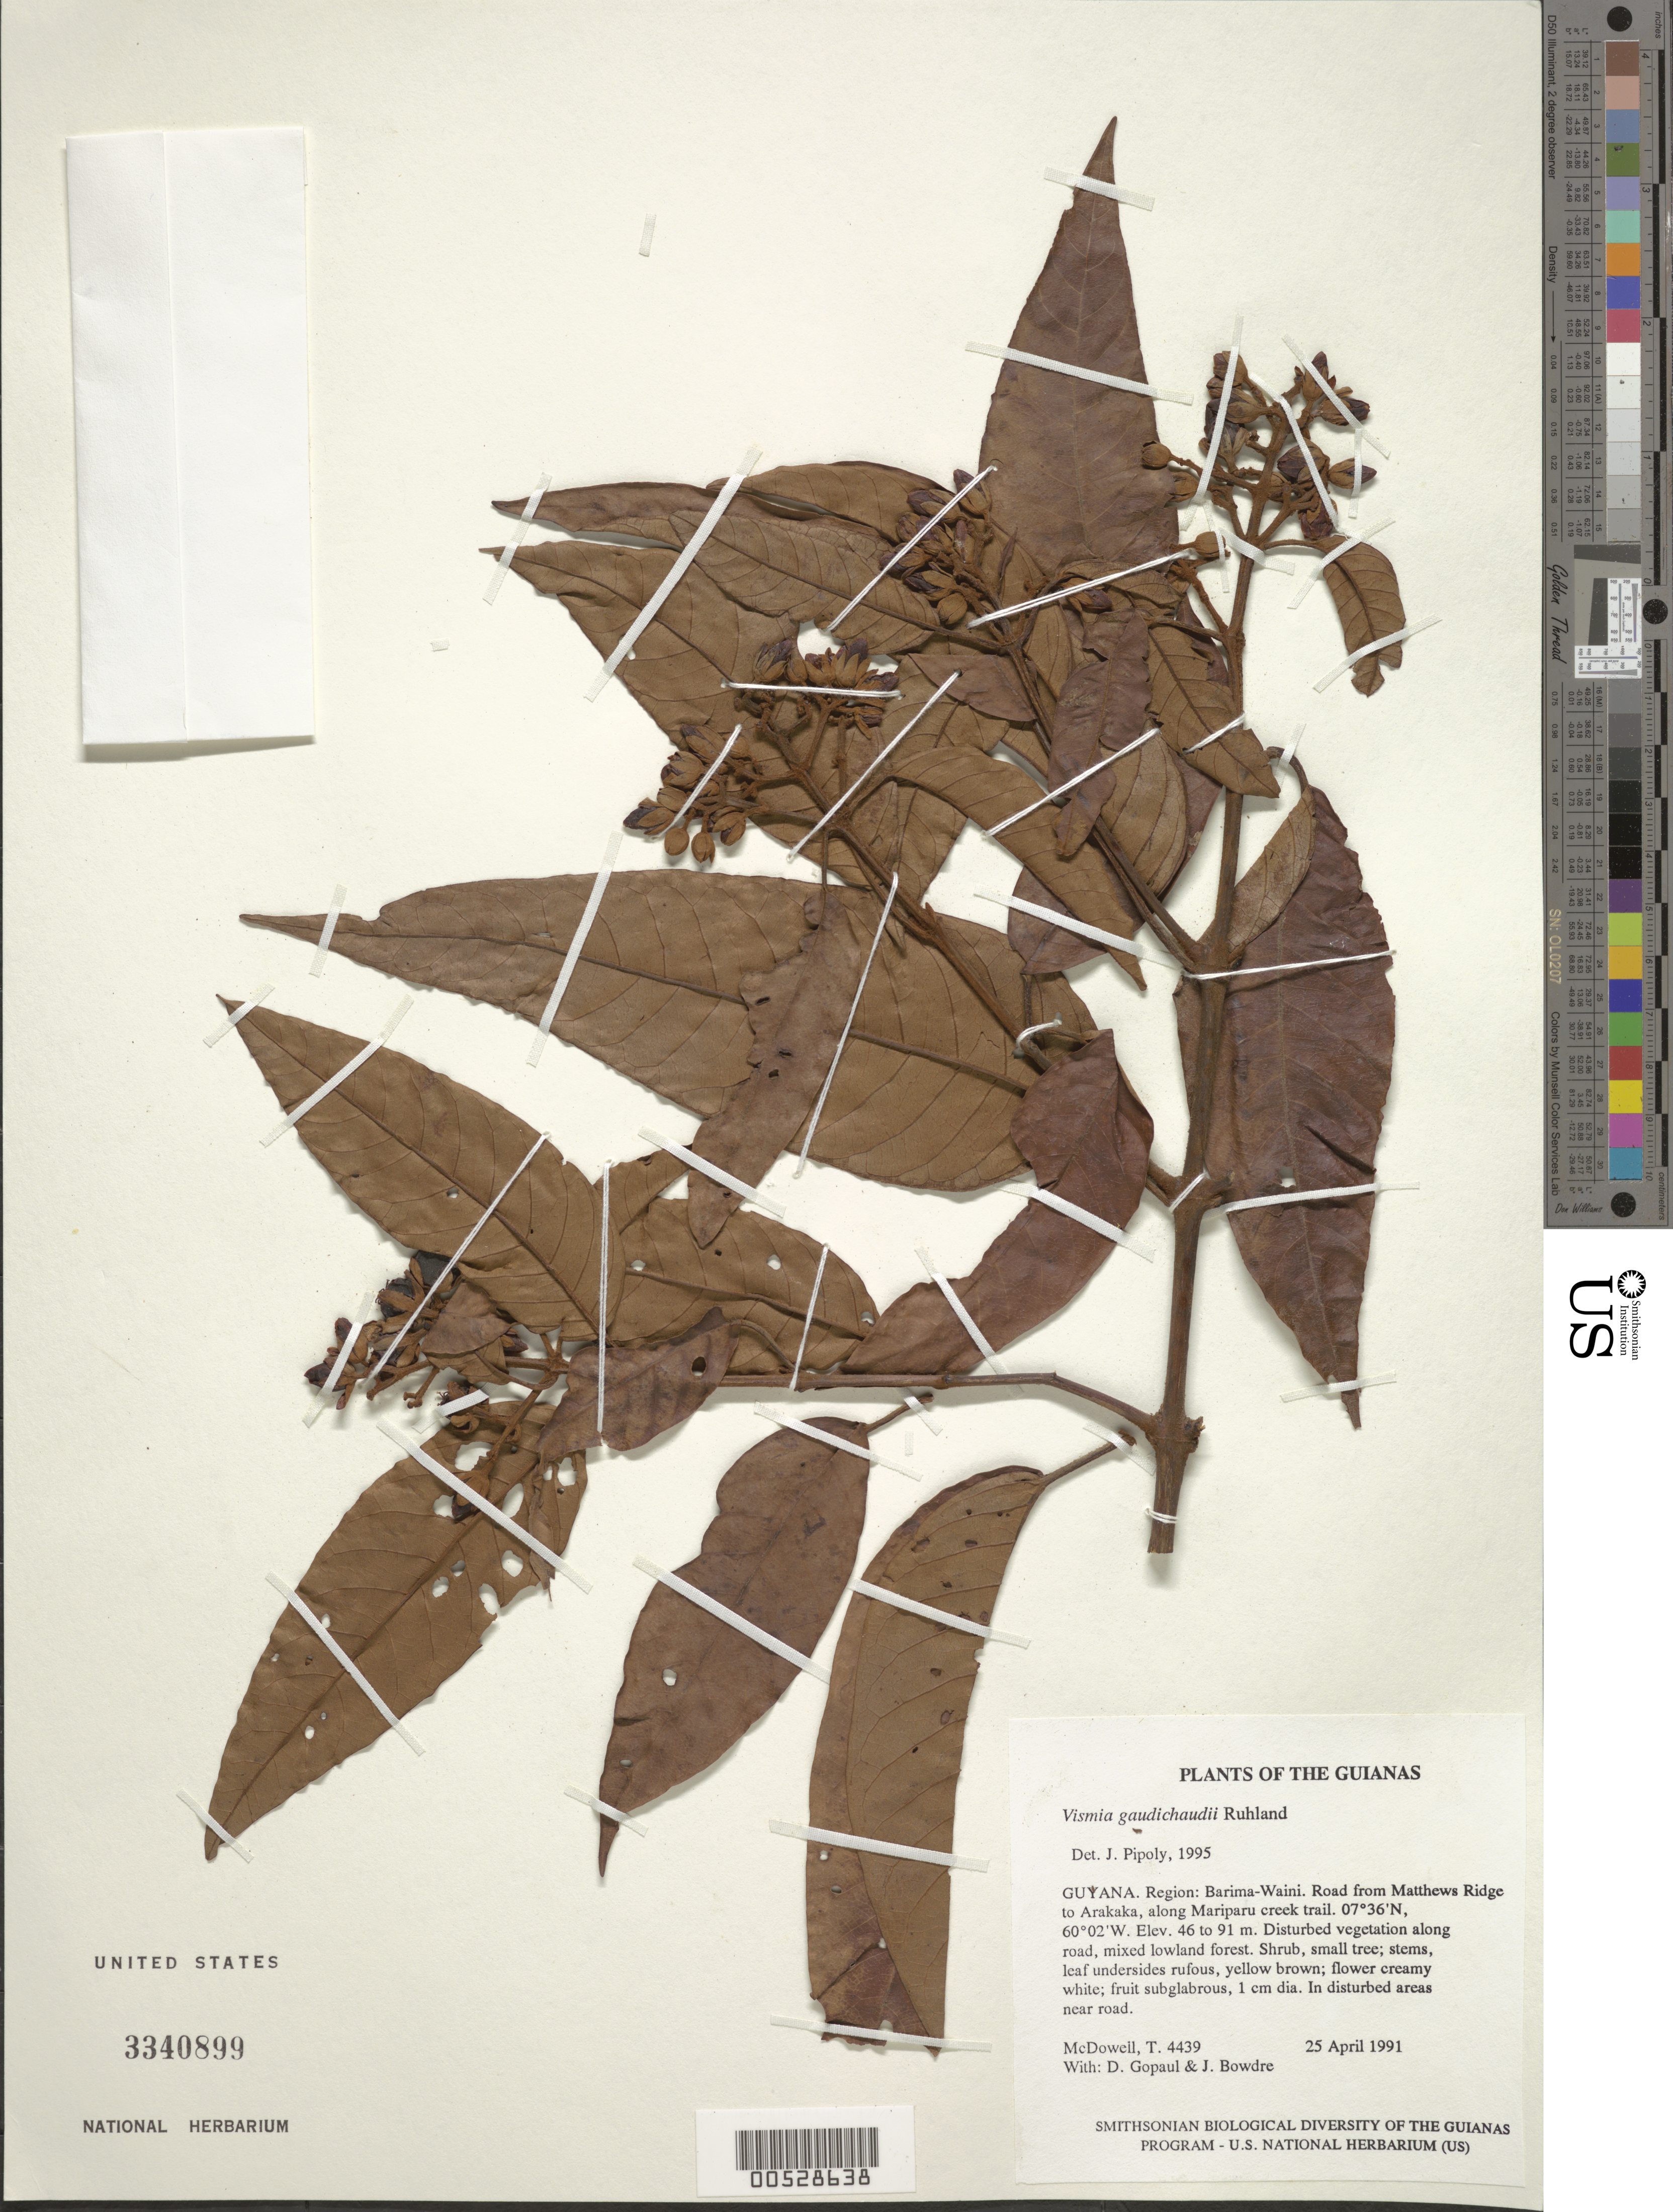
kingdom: Plantae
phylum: Tracheophyta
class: Magnoliopsida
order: Malpighiales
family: Clusiaceae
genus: Clusia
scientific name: Clusia gaudichaudii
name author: Choisy ex Cambess.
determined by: Pipoly, J. J., III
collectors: T. McDowell, D. Gopaul & J. Bowdre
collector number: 4439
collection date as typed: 25 April 1991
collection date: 1991-04-25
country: Guyana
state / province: Barima-Waini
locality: Road from Matthews Ridge to Arakaka, along Mariparu creek trail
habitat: Disturbed vegetation along road, mixed lowland forest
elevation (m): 46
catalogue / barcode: US 3340899